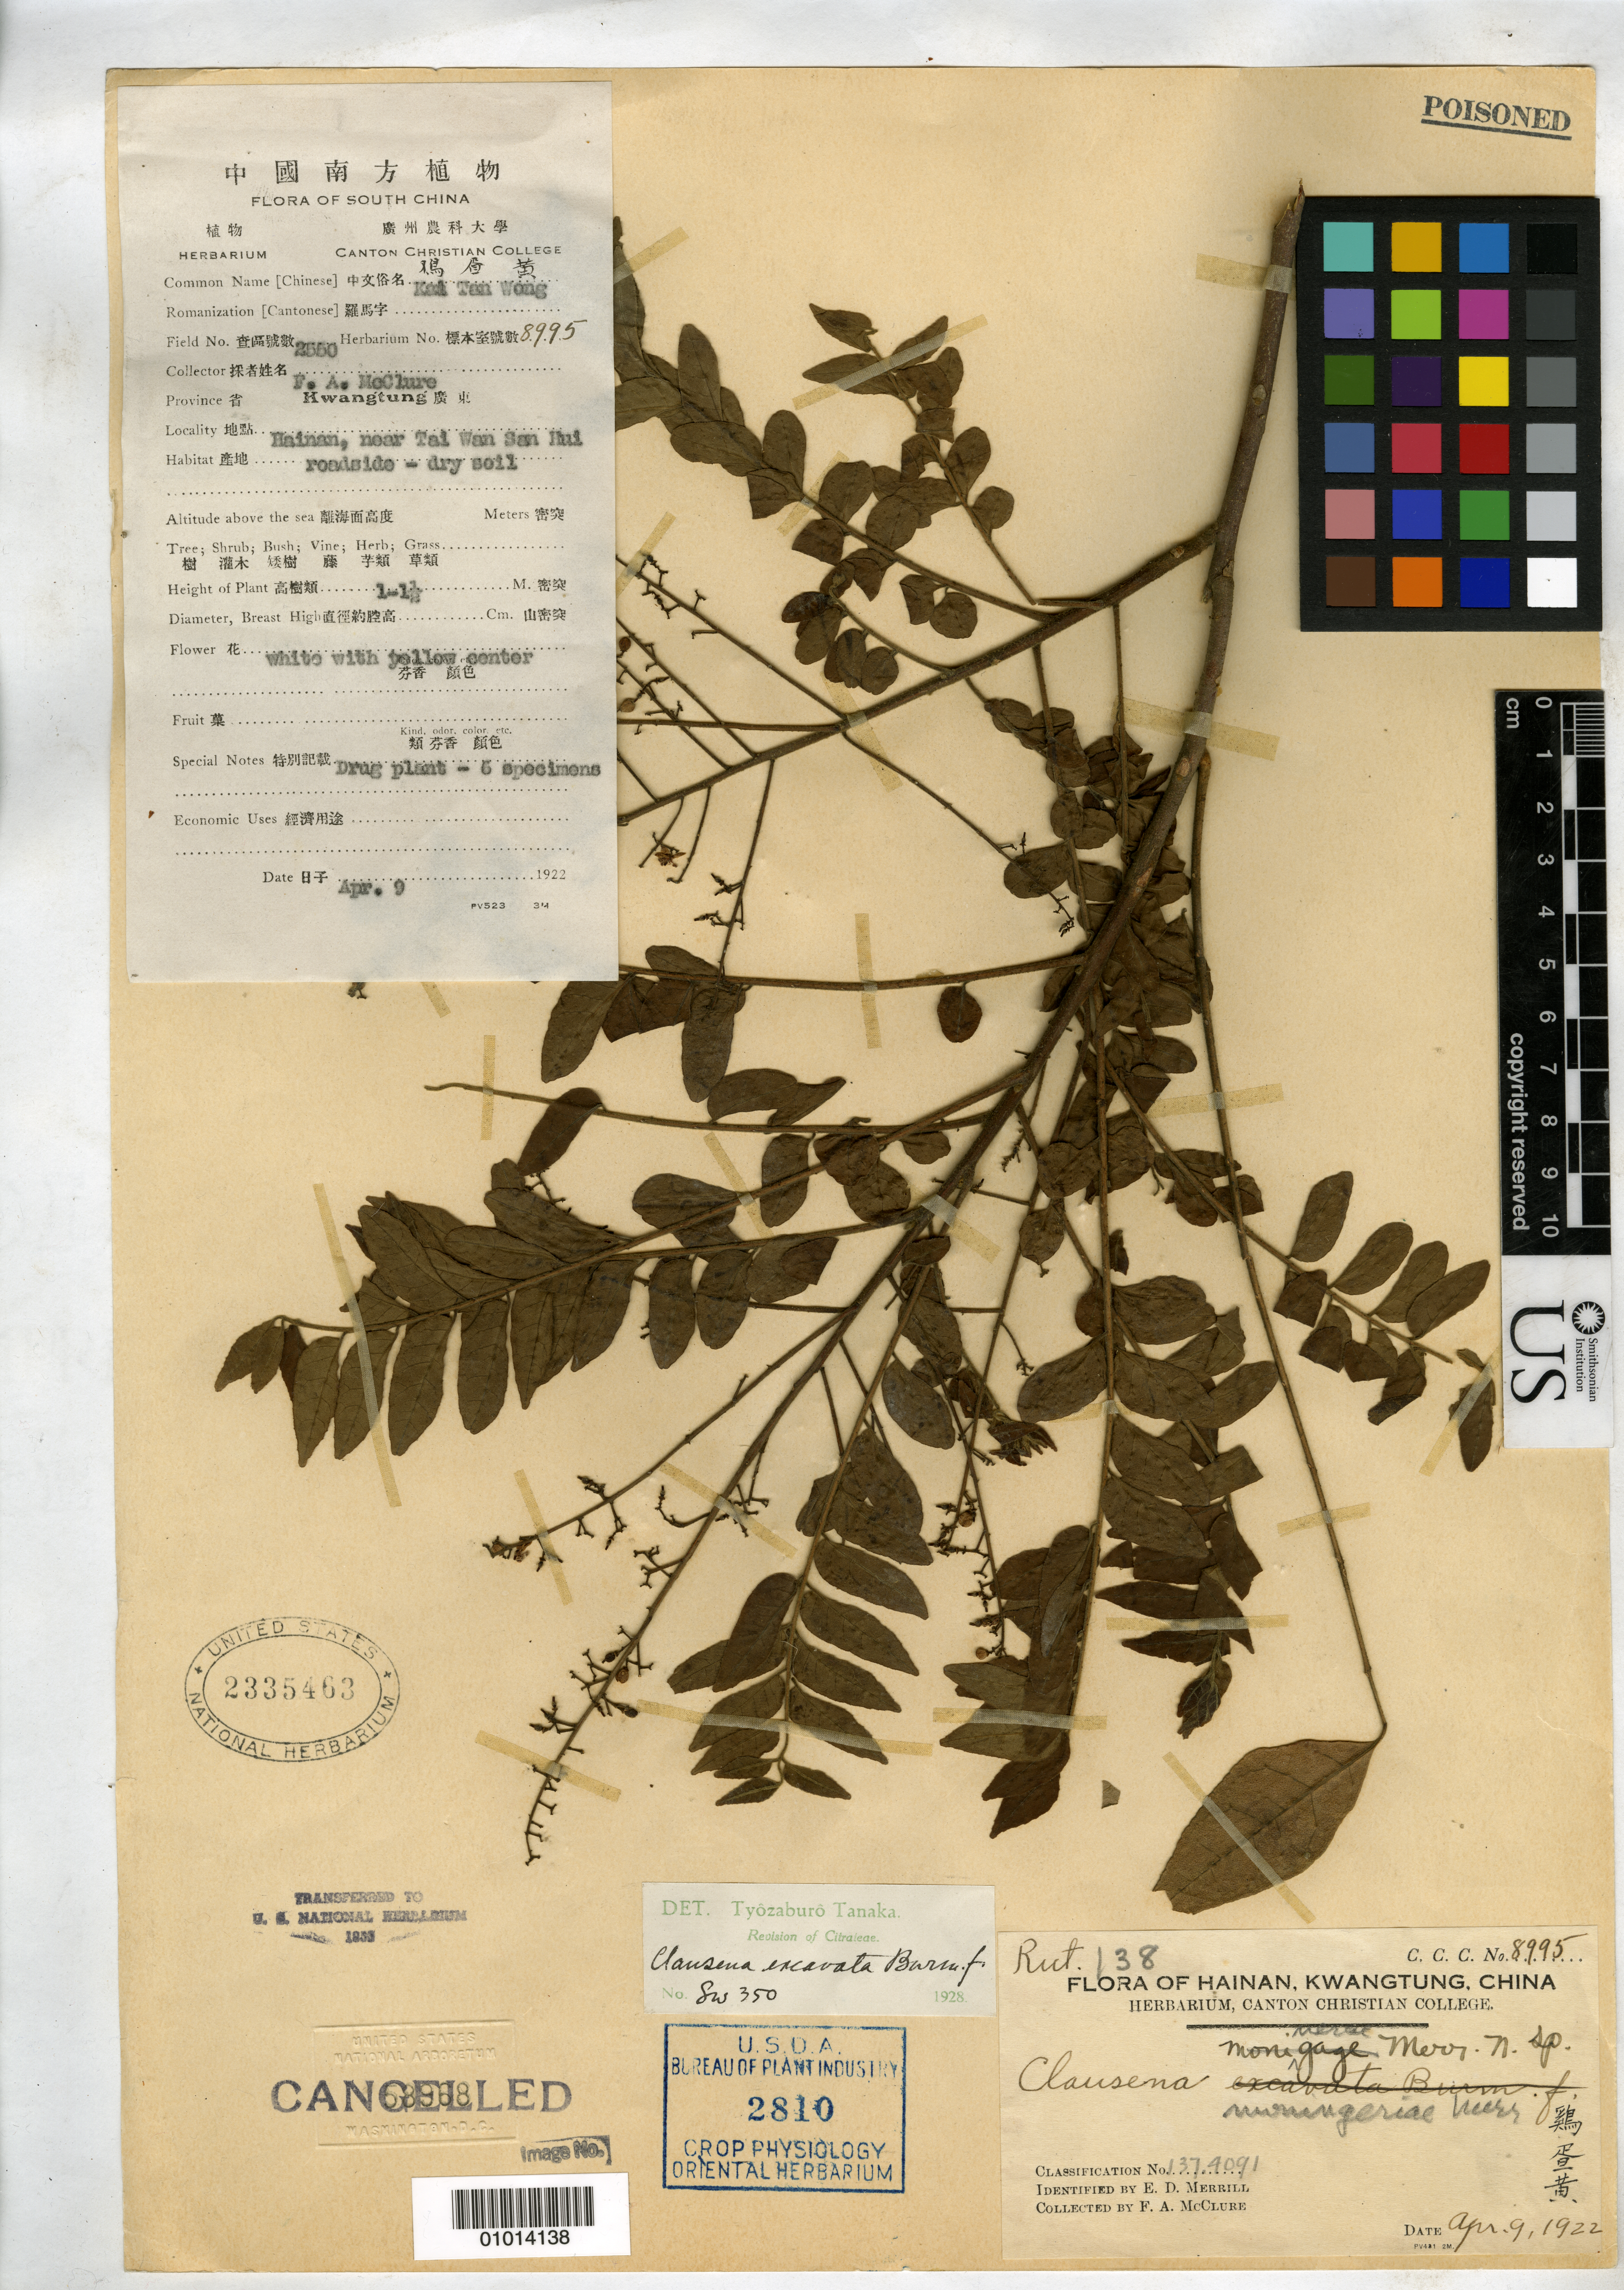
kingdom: Plantae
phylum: Tracheophyta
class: Magnoliopsida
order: Sapindales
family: Rutaceae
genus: Clausena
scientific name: Clausena moningerae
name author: Merr.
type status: Isotype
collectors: F. A. McClure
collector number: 8995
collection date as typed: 09 Apr 1922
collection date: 1922-04-09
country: China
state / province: Guangdong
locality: Hainan.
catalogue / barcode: US 2335463